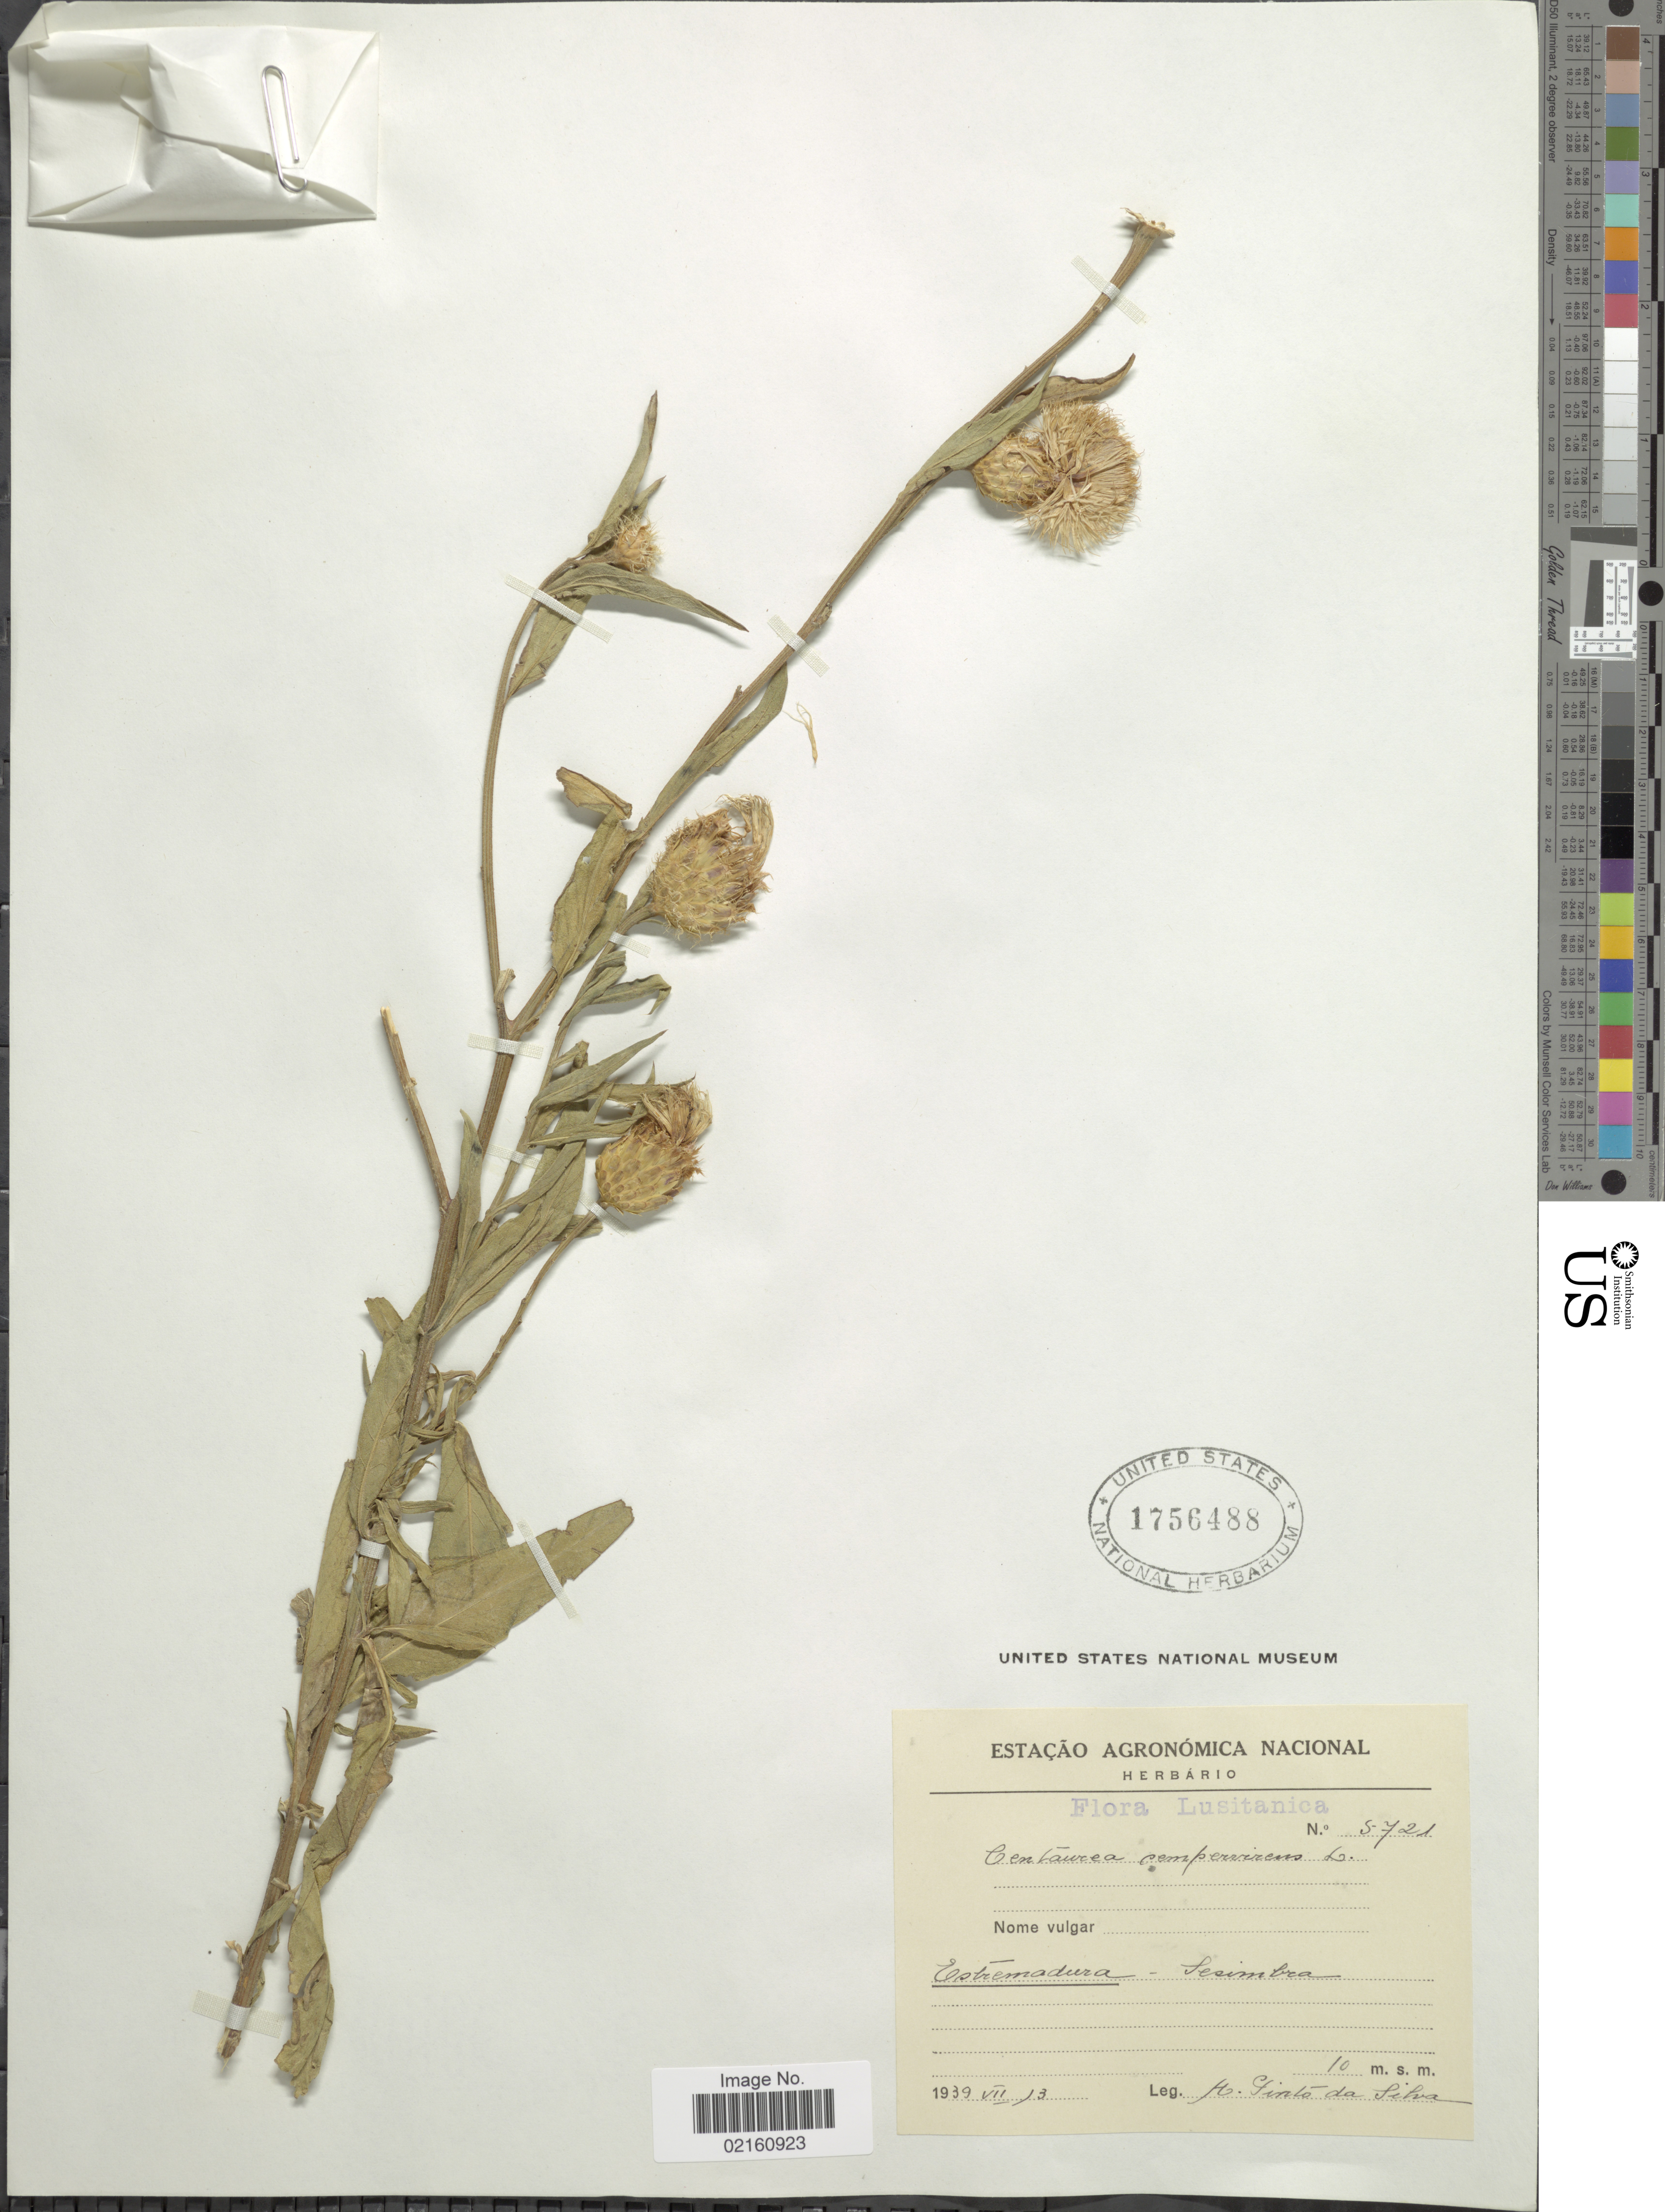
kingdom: Plantae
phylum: Tracheophyta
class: Magnoliopsida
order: Asterales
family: Asteraceae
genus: Centaurea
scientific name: Centaurea calcitrapa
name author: L.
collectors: H. Silva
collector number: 5721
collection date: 1939-07-13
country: Portugal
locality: Lusitanica, Estremadura-Sesimbea [interpreted]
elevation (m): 10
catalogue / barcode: US 1756488